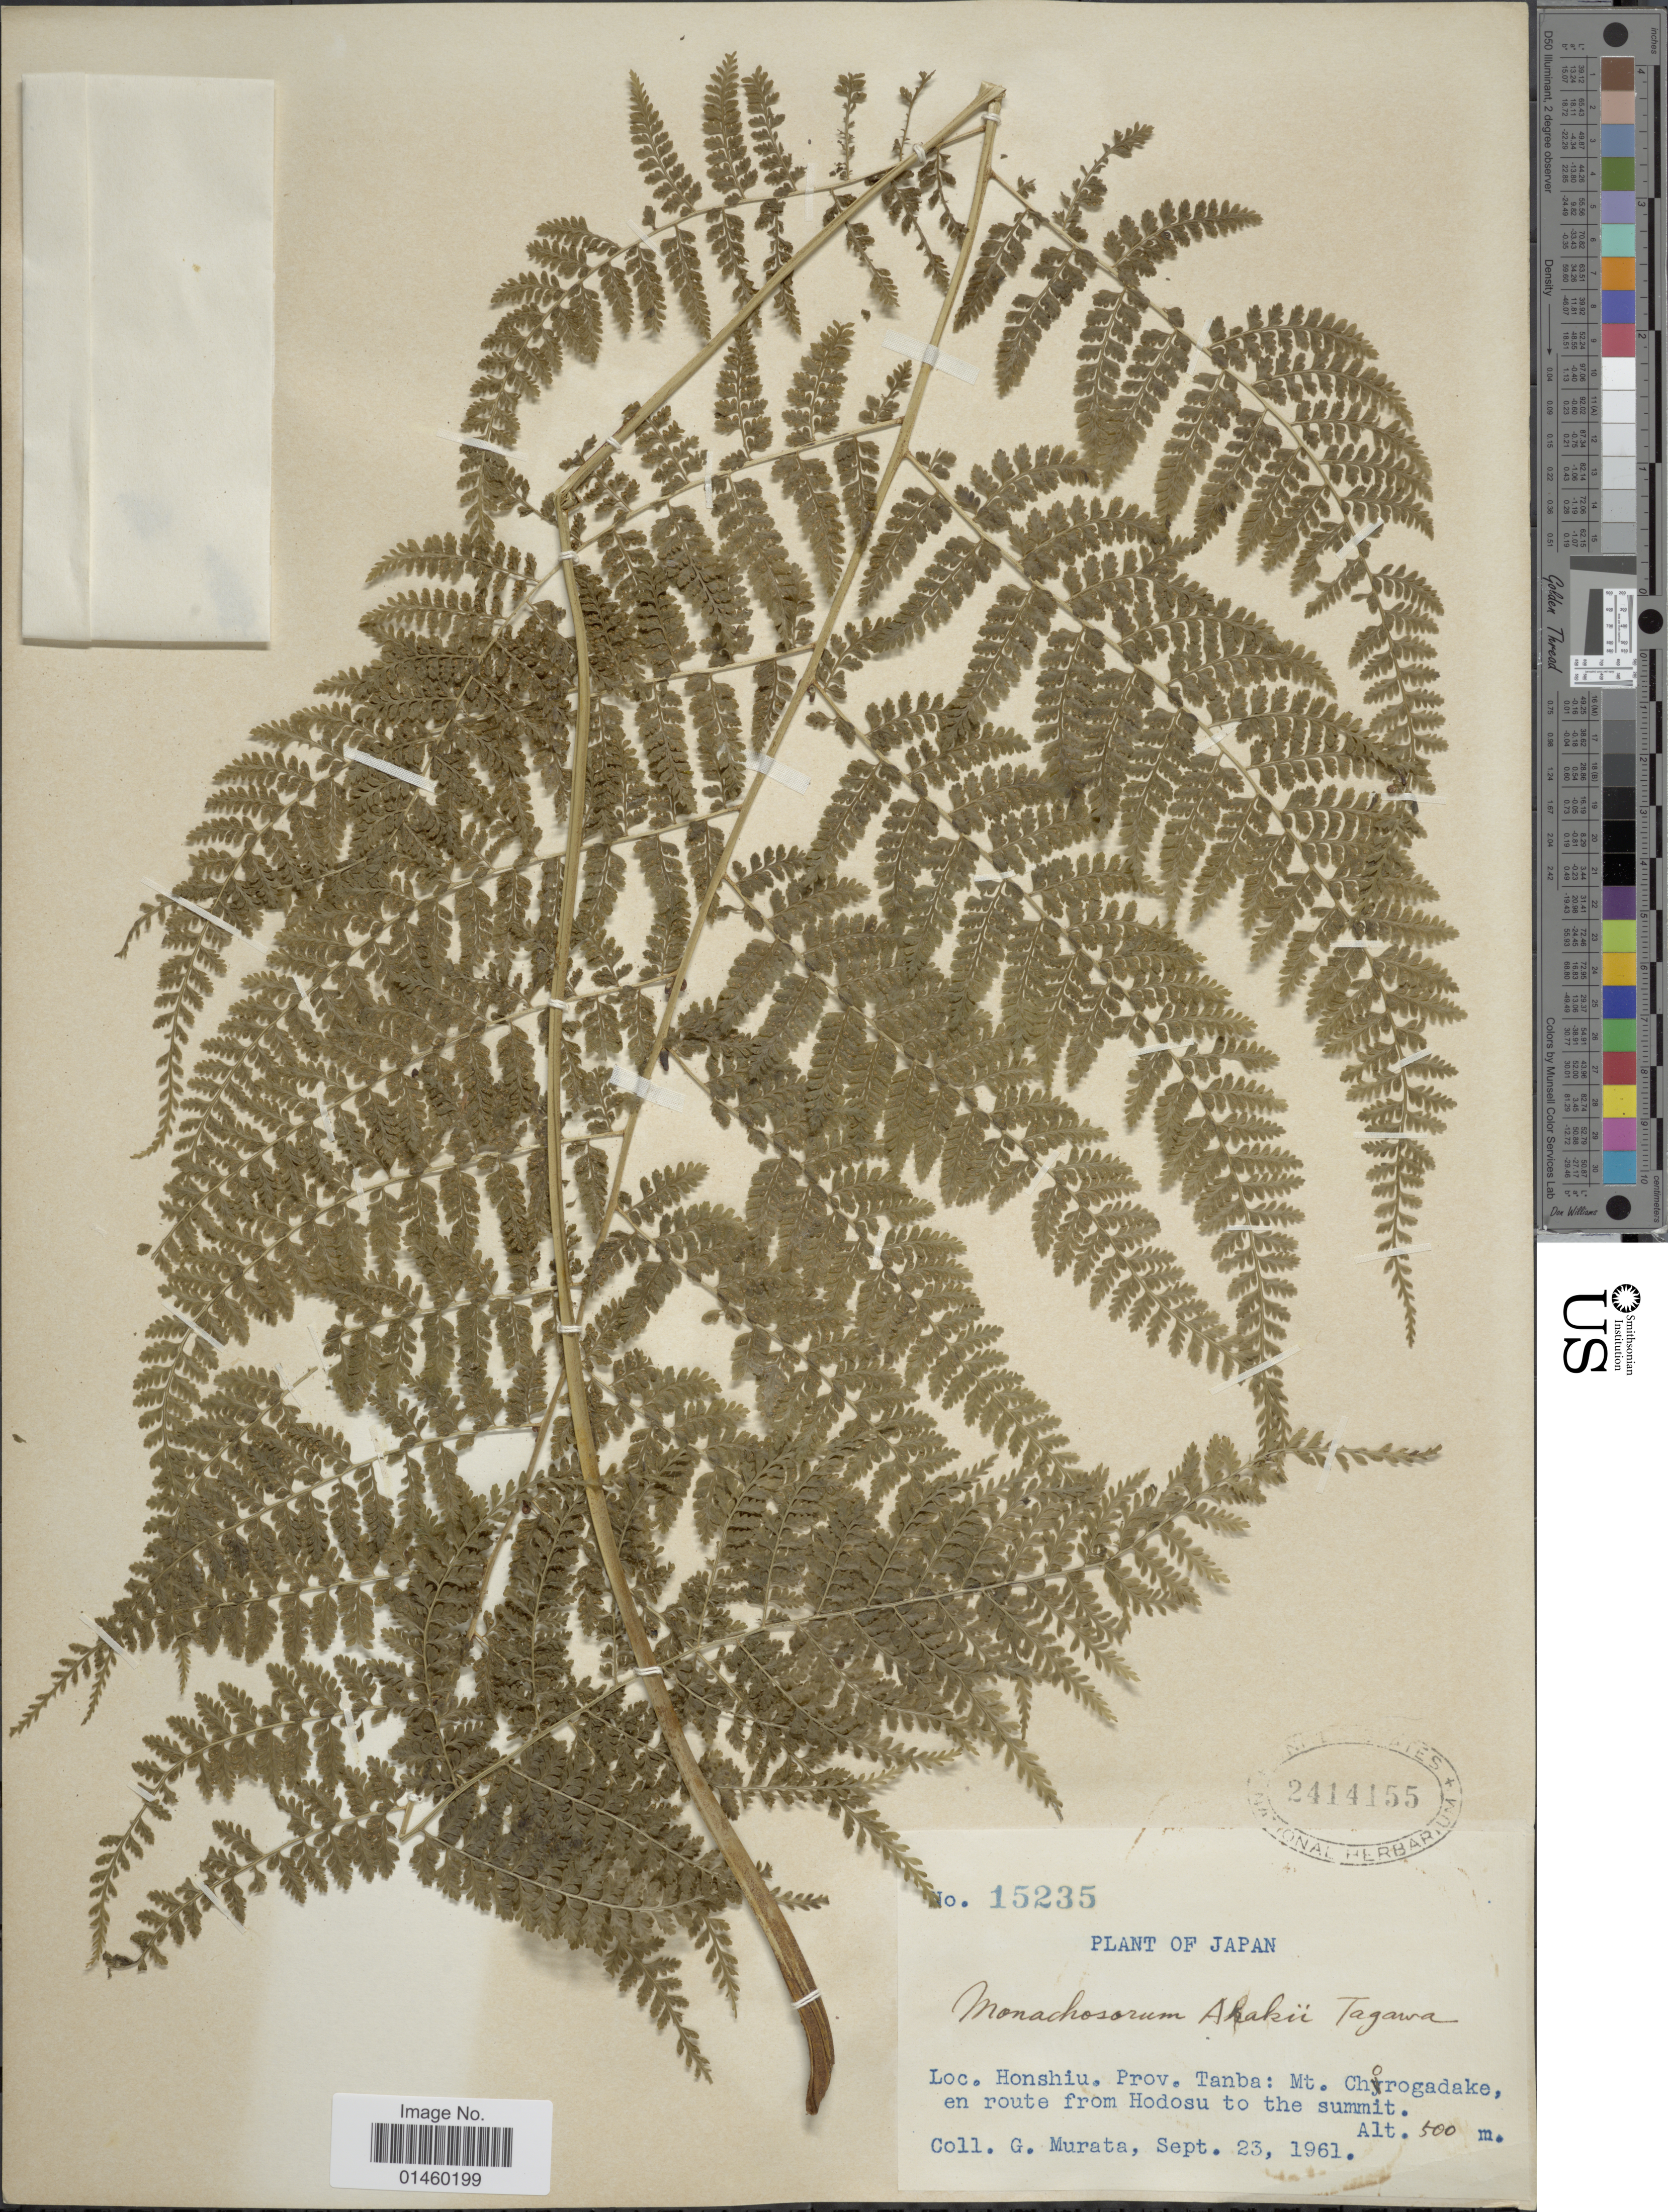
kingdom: Plantae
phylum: Tracheophyta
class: Polypodiopsida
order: Polypodiales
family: Dennstaedtiaceae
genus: Monachosorum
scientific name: Monachosorum arakii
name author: Tagawa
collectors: G. Murata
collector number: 15235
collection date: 1961-08-23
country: Japan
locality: Honshu. Prov. Tanba: Mt. Chorogadake, en route from Hodosu to the summit.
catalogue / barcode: US 2414155